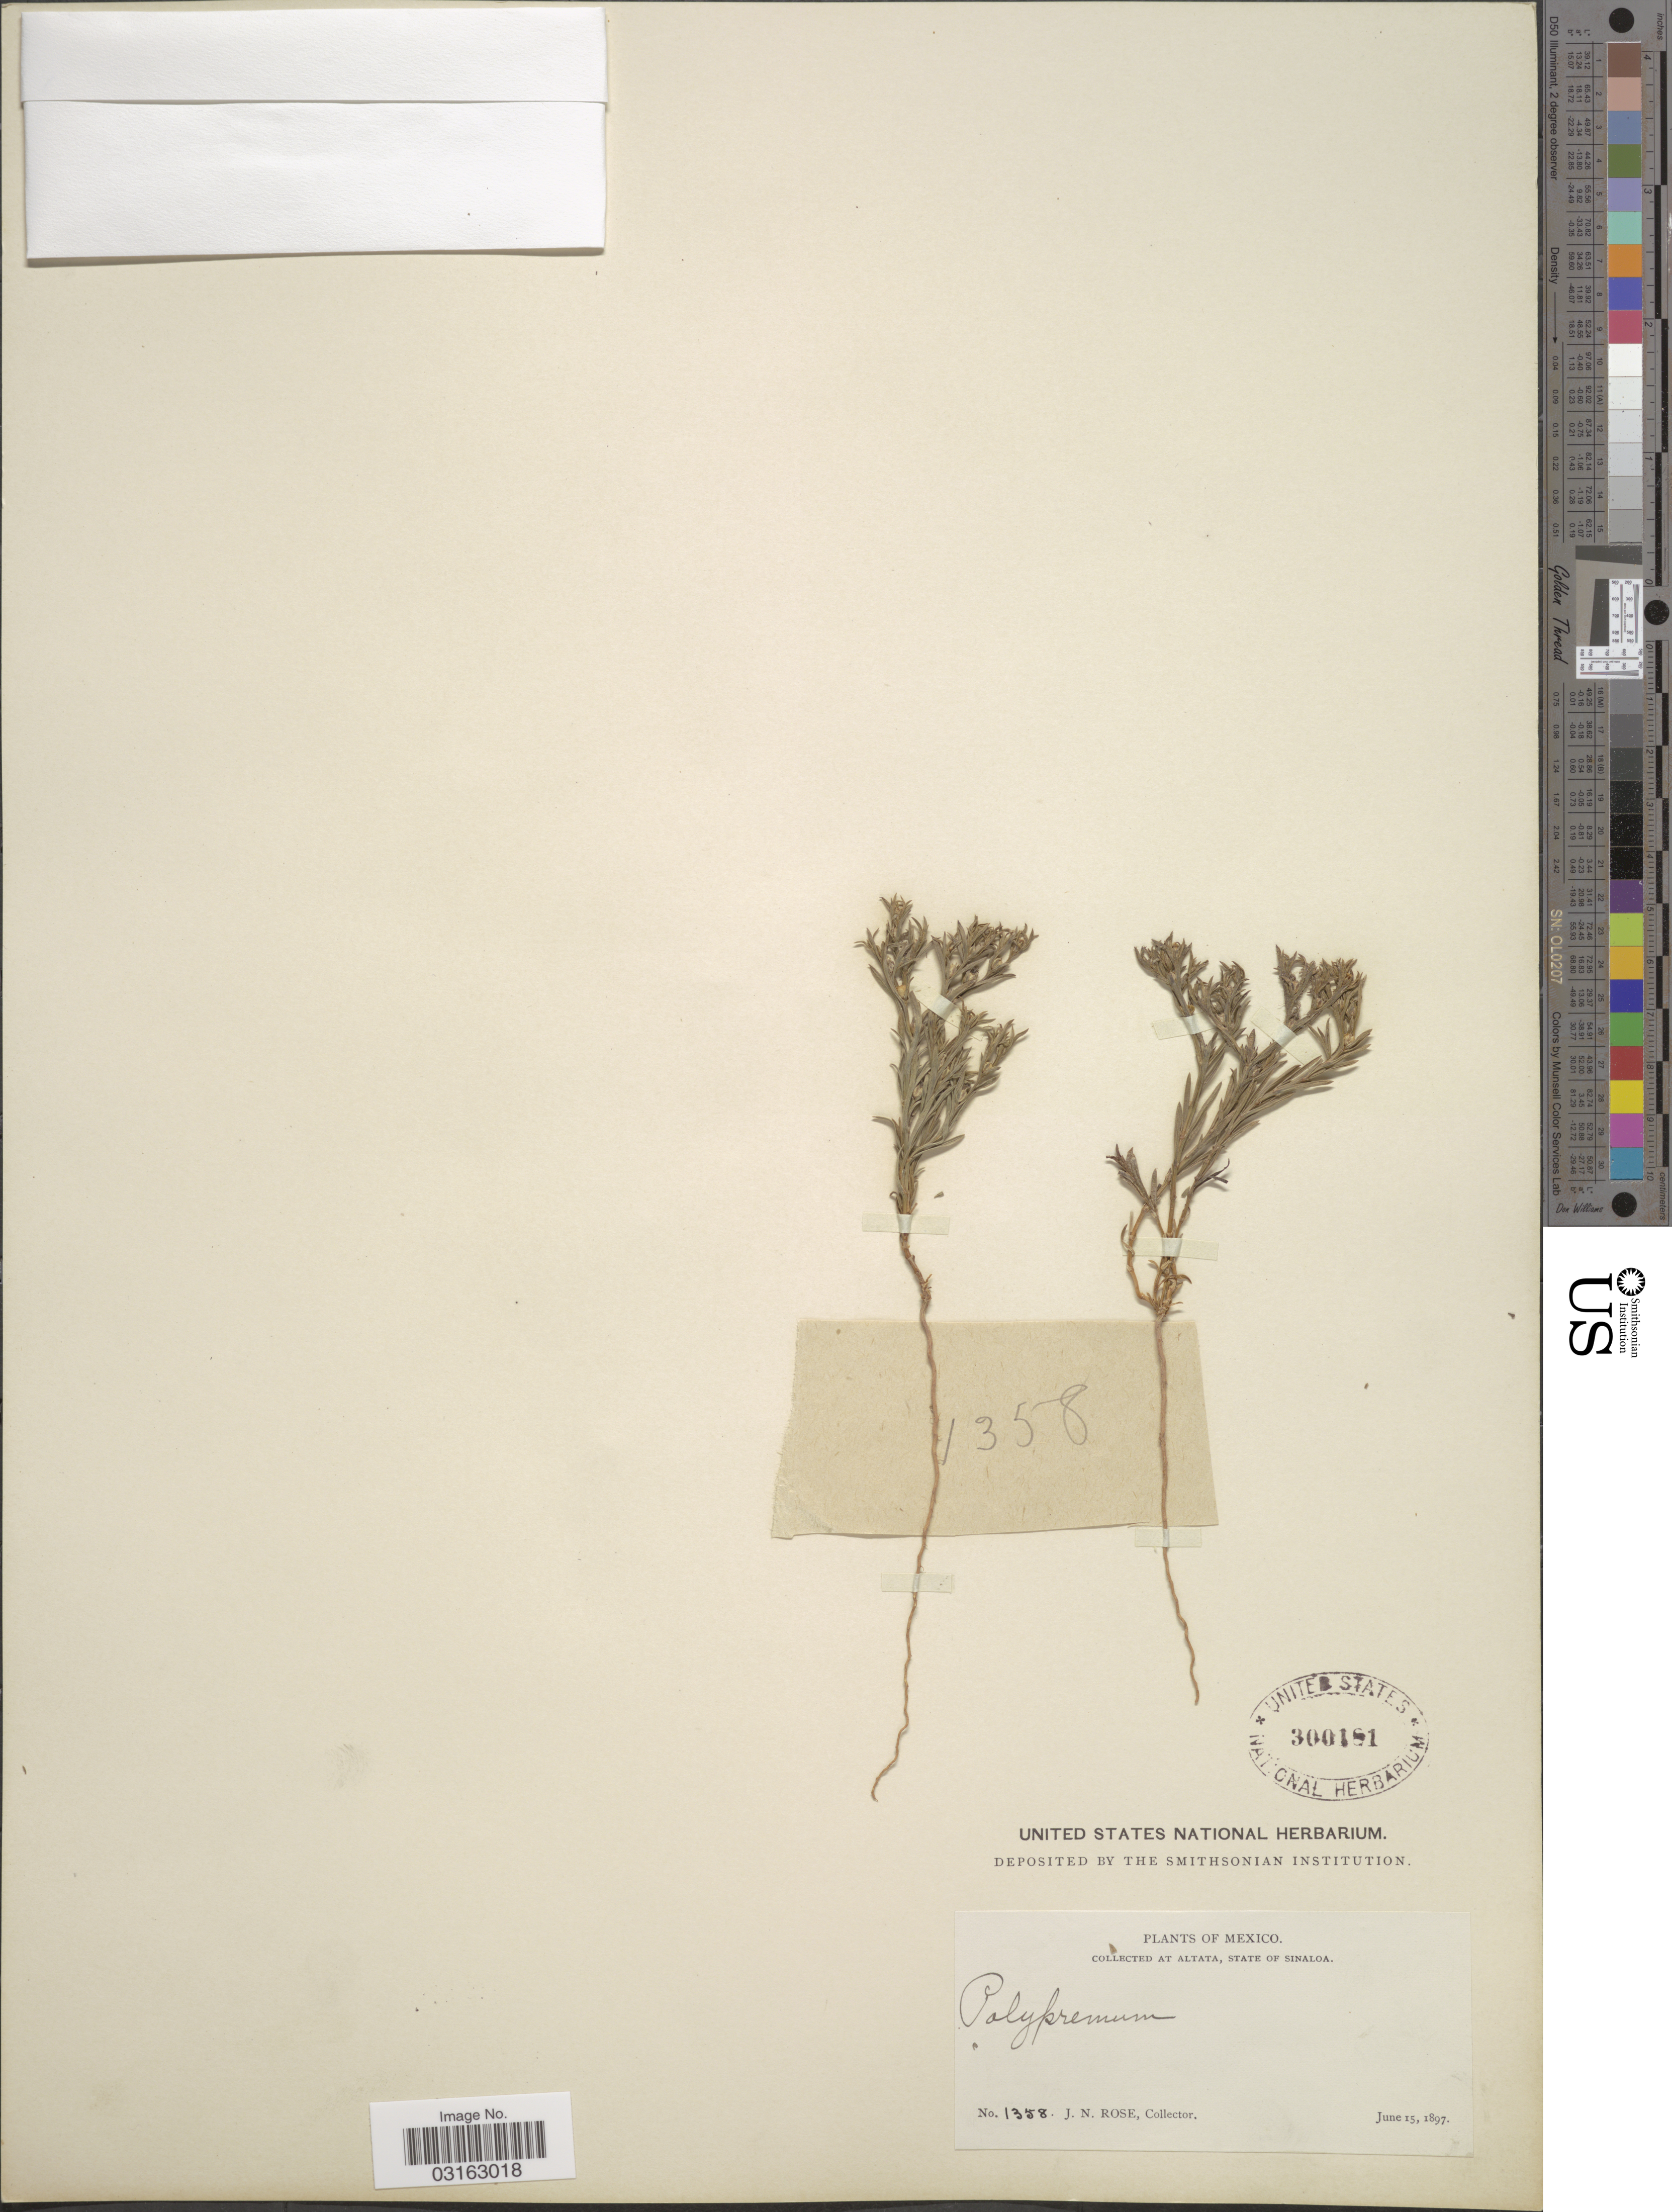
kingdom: Plantae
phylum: Tracheophyta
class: Magnoliopsida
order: Lamiales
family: Tetrachondraceae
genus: Polypremum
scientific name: Polypremum procumbens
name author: L.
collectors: J. N. Rose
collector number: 1358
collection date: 1897-06-15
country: Mexico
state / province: Sinaloa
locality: At Altata.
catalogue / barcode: US 300181